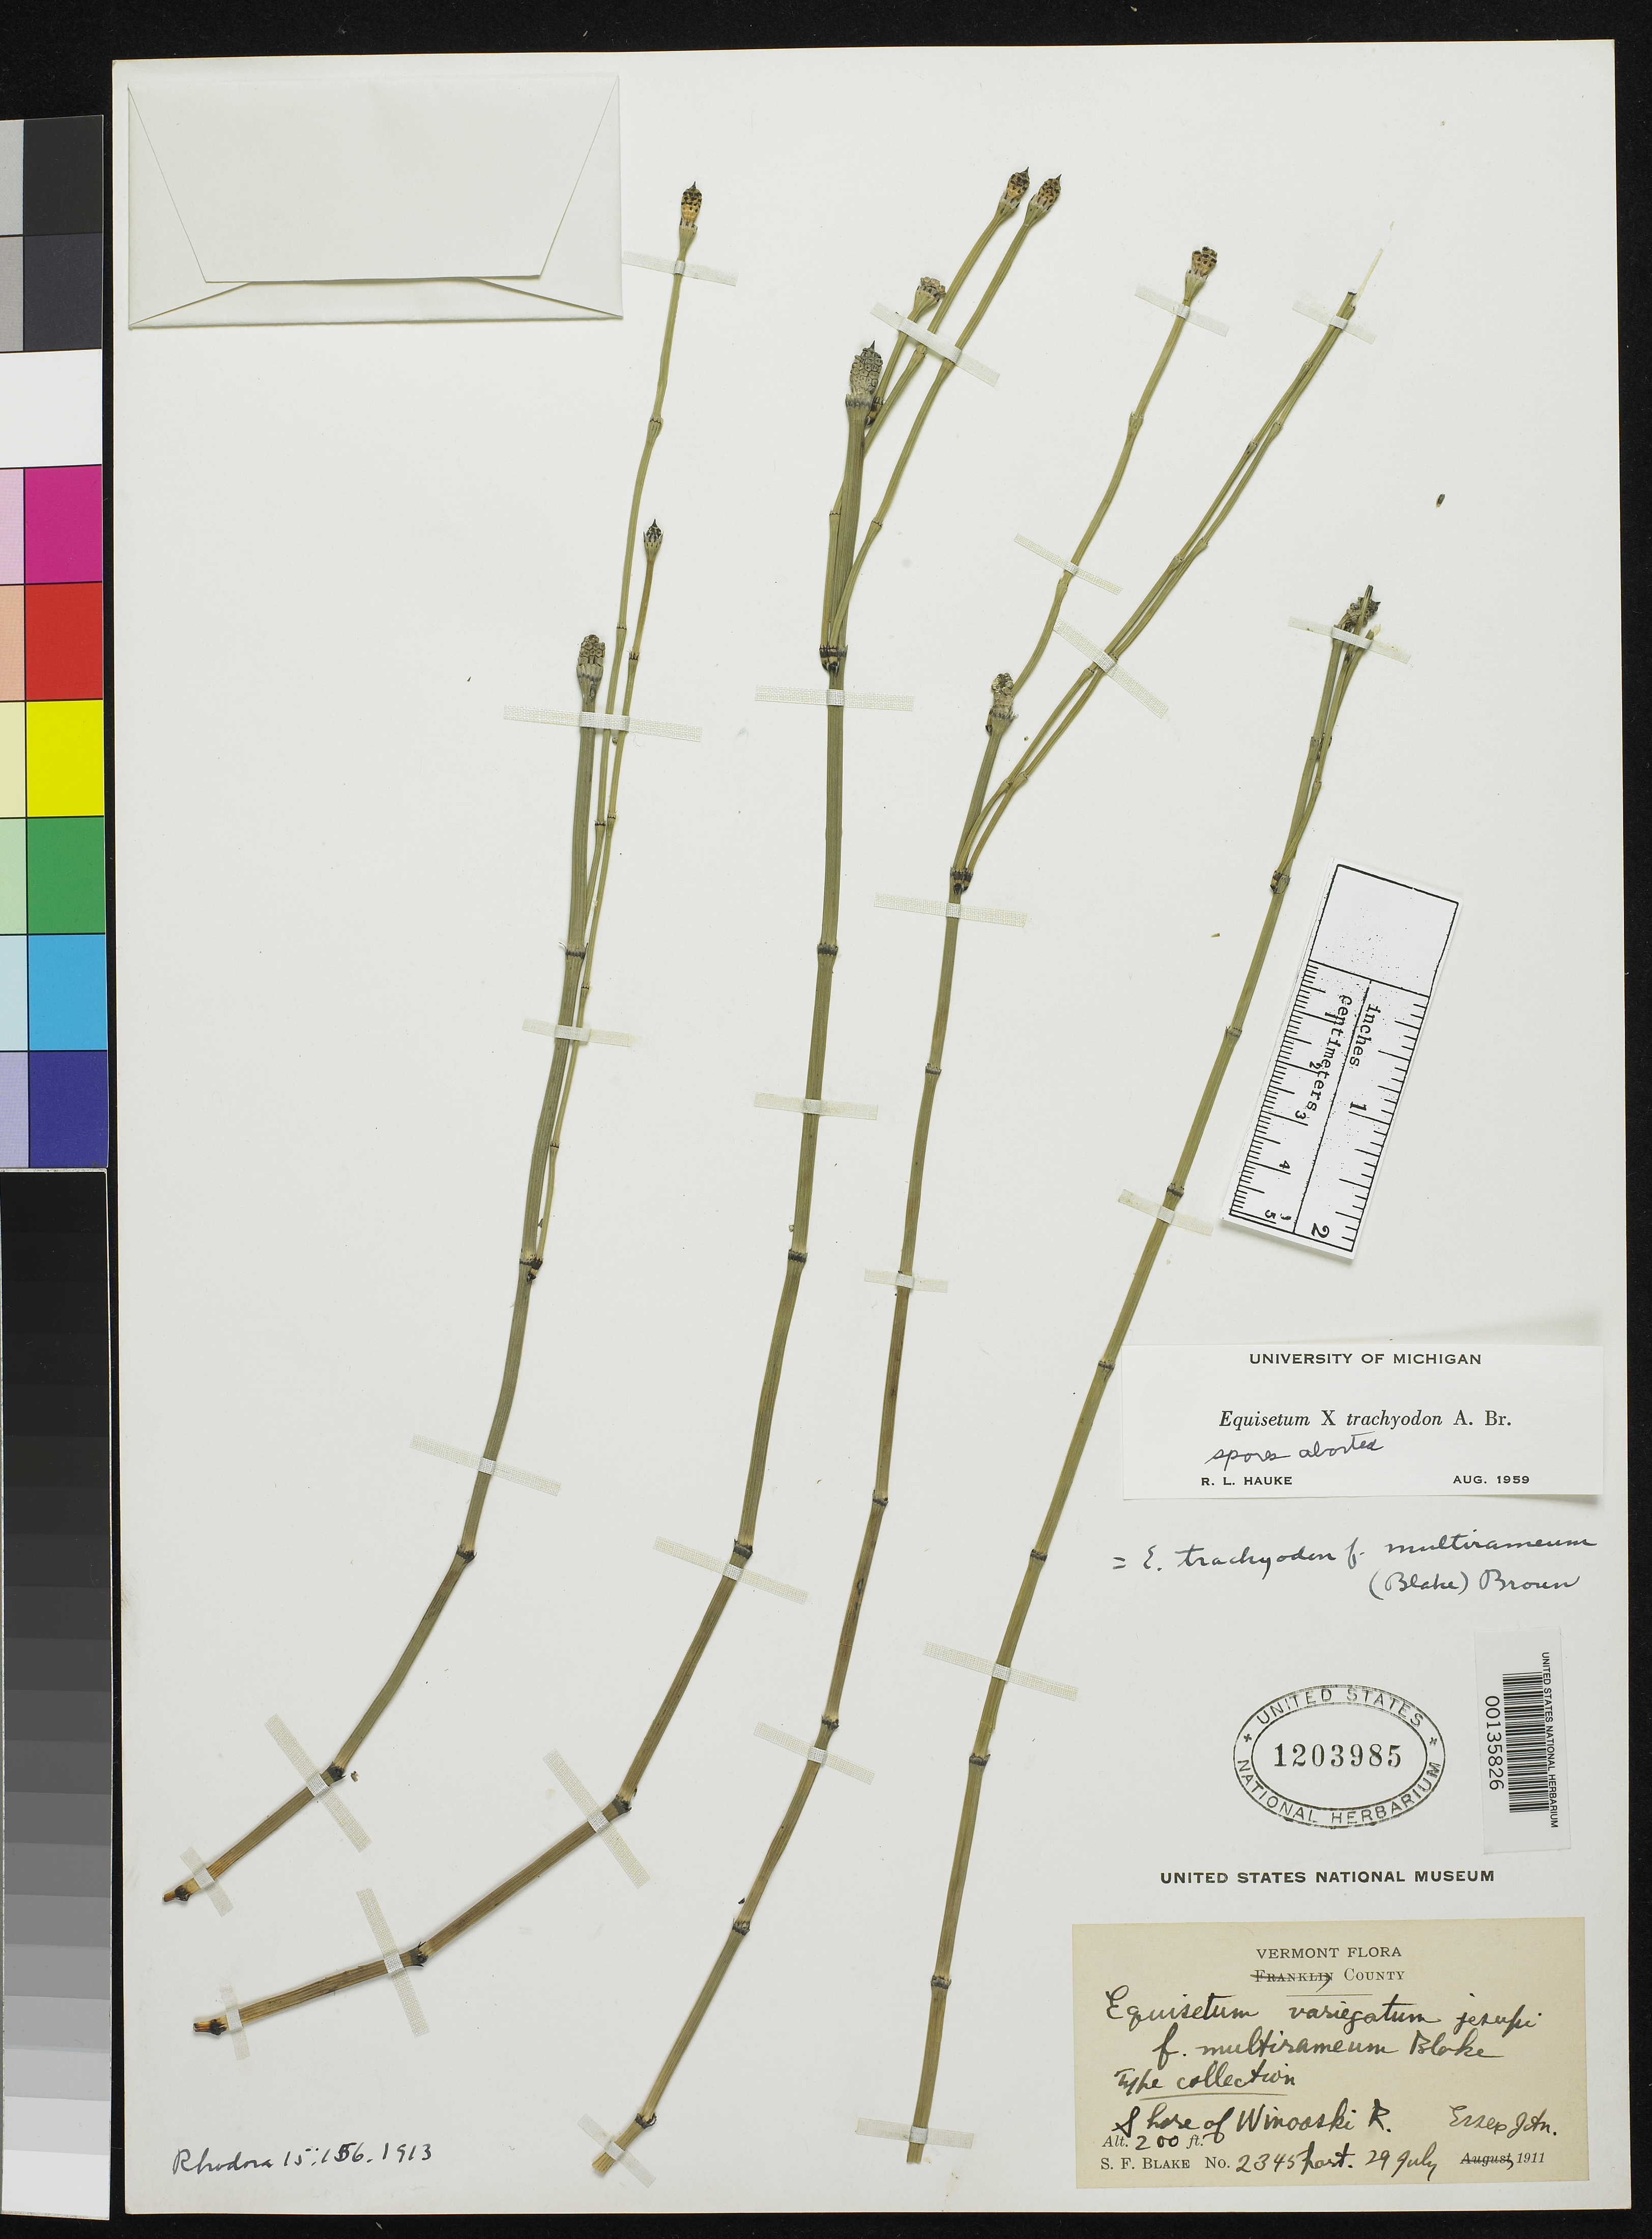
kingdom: Plantae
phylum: Tracheophyta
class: Polypodiopsida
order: Equisetales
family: Equisetaceae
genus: Equisetum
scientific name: Equisetum variegatum f. multirameum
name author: S.F. Blake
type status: Type Collection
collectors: S. Blake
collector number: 2345 P.p.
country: United States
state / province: Vermont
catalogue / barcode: US 1203985